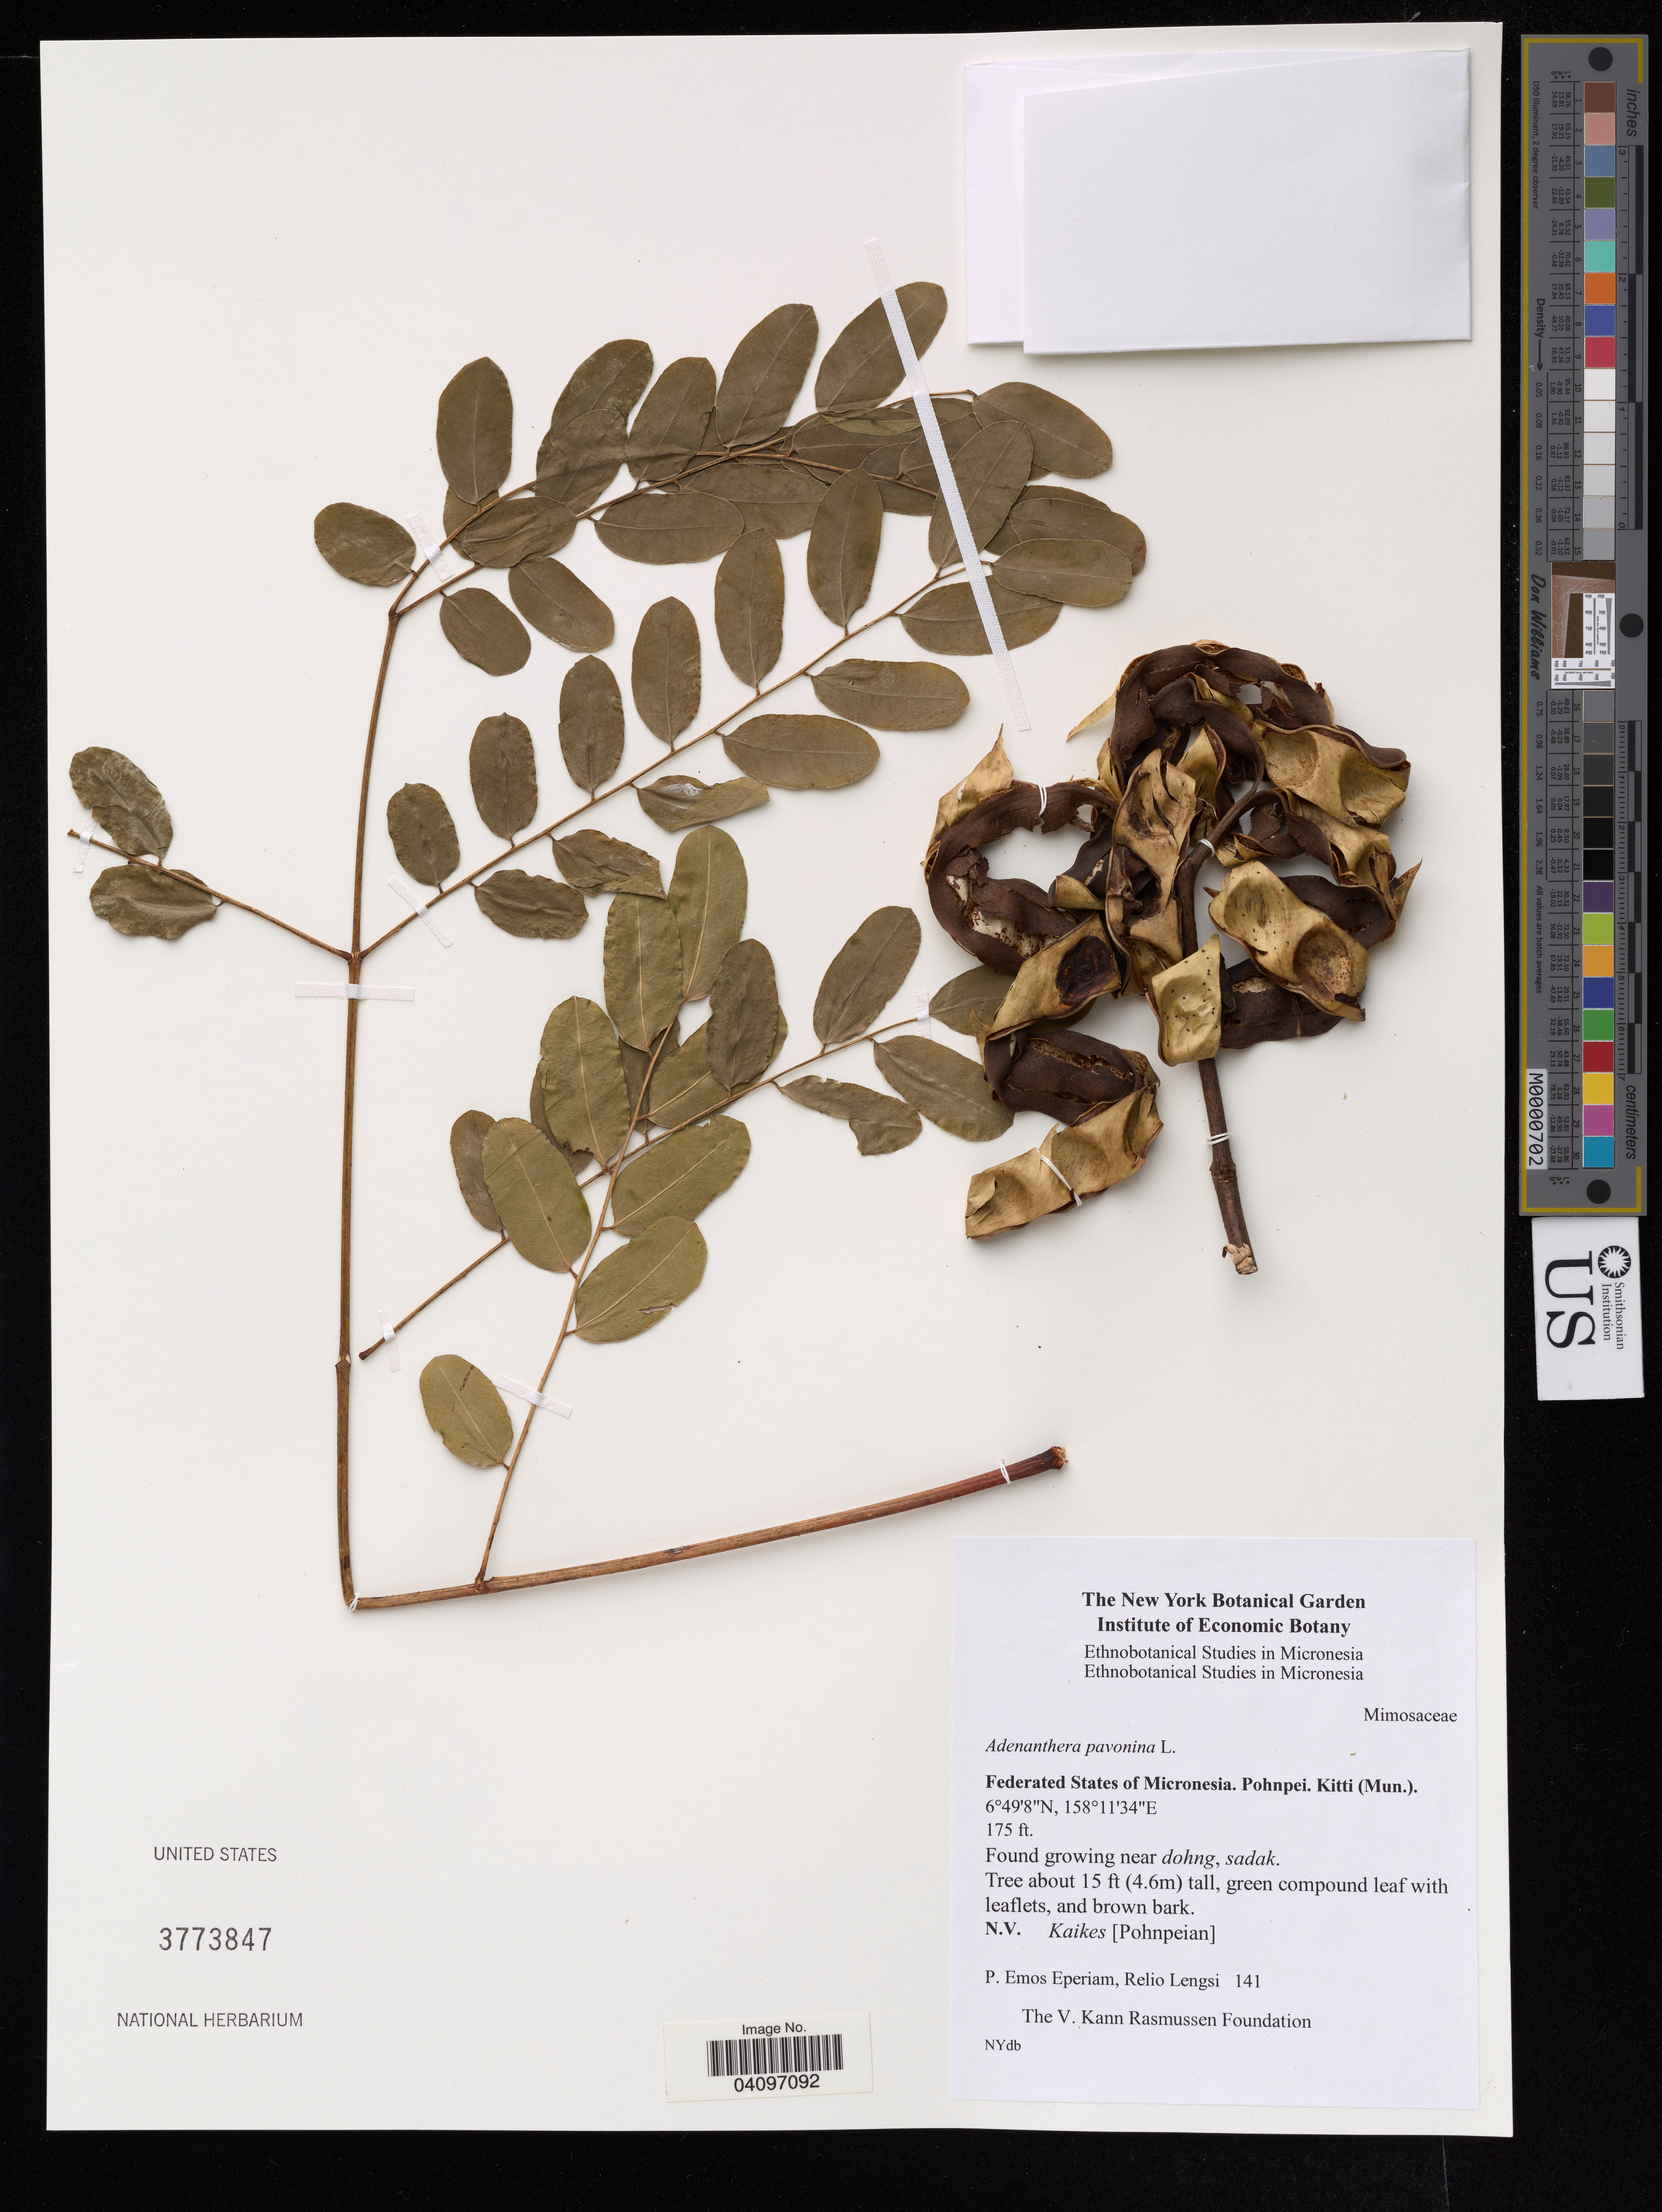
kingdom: Plantae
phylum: Tracheophyta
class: Magnoliopsida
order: Fabales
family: Fabaceae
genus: Adenanthera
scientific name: Adenanthera pavonina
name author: L.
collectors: P. Eperiam & R. Lengsi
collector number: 141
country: Micronesia, Federated States of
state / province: Pohnpei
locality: Kitti (Mun.).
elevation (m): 53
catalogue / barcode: US 3773847